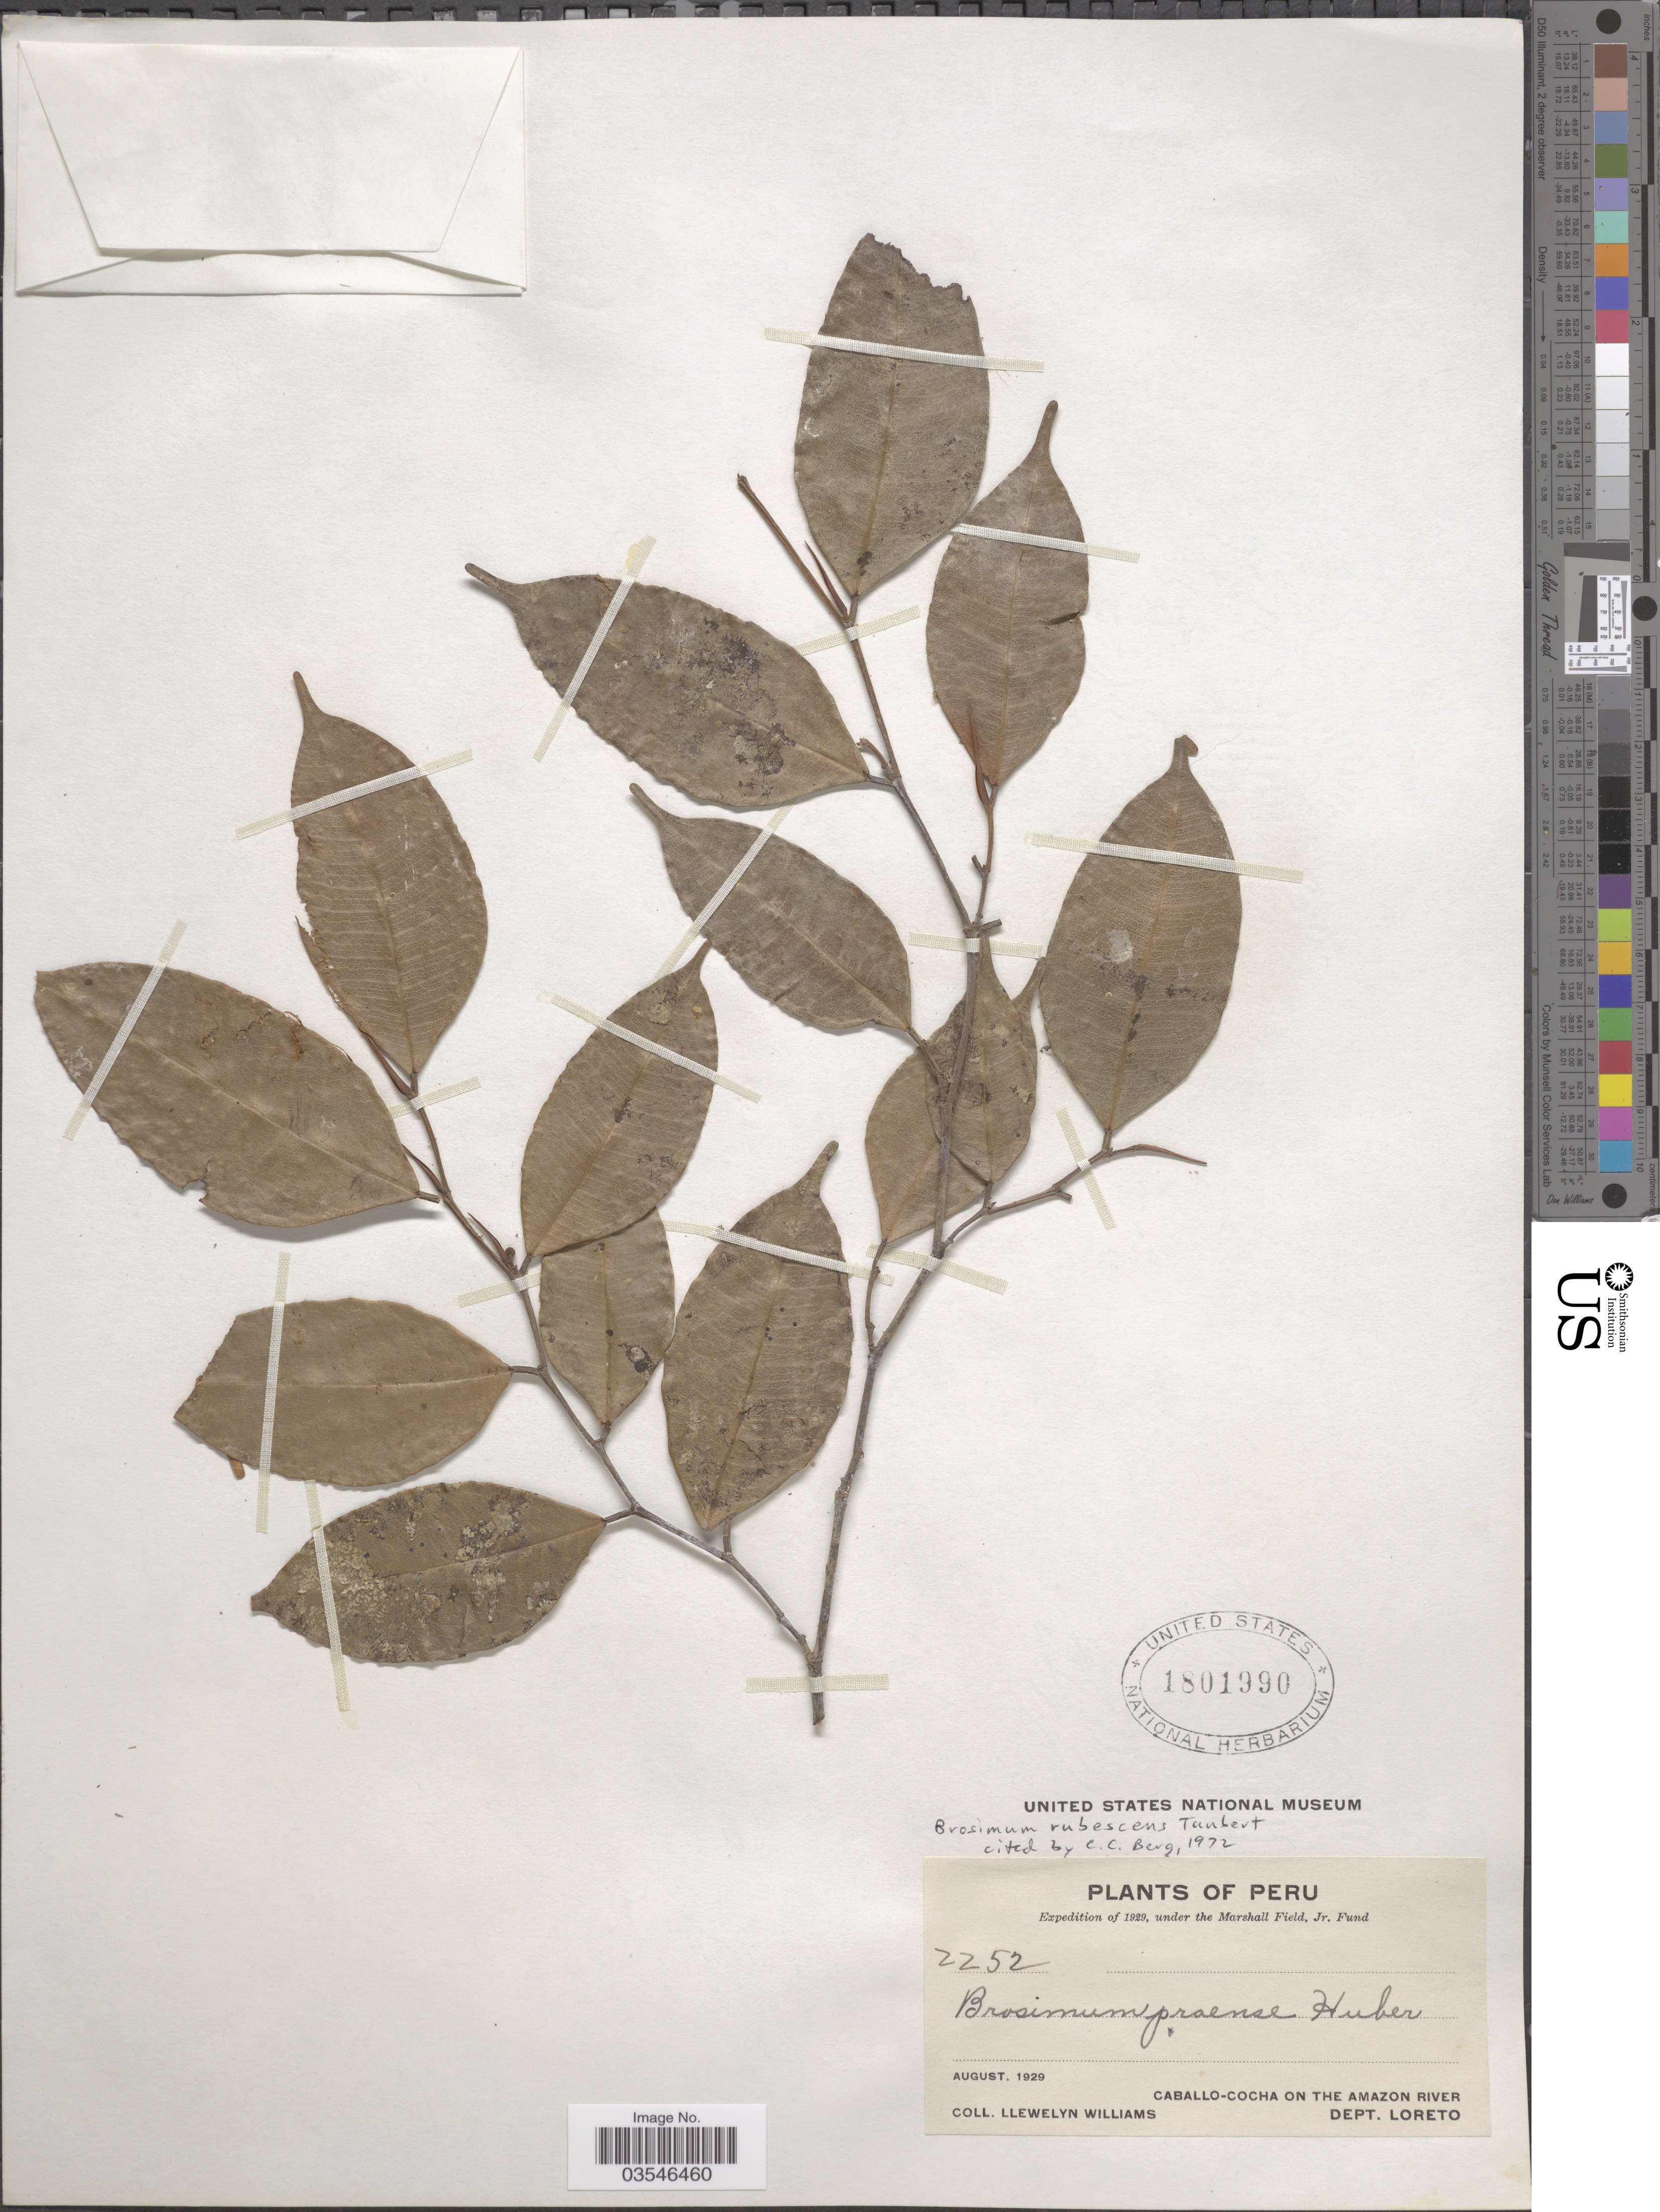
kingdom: Plantae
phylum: Tracheophyta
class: Magnoliopsida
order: Rosales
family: Moraceae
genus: Brosimum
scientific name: Brosimum rubescens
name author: Taub.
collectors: Ll. Williams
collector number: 2252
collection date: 1929-08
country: Peru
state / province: Loreto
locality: Caballo-Cocha on the Amazon River. Dept. Loreto.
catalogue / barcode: US 1801990